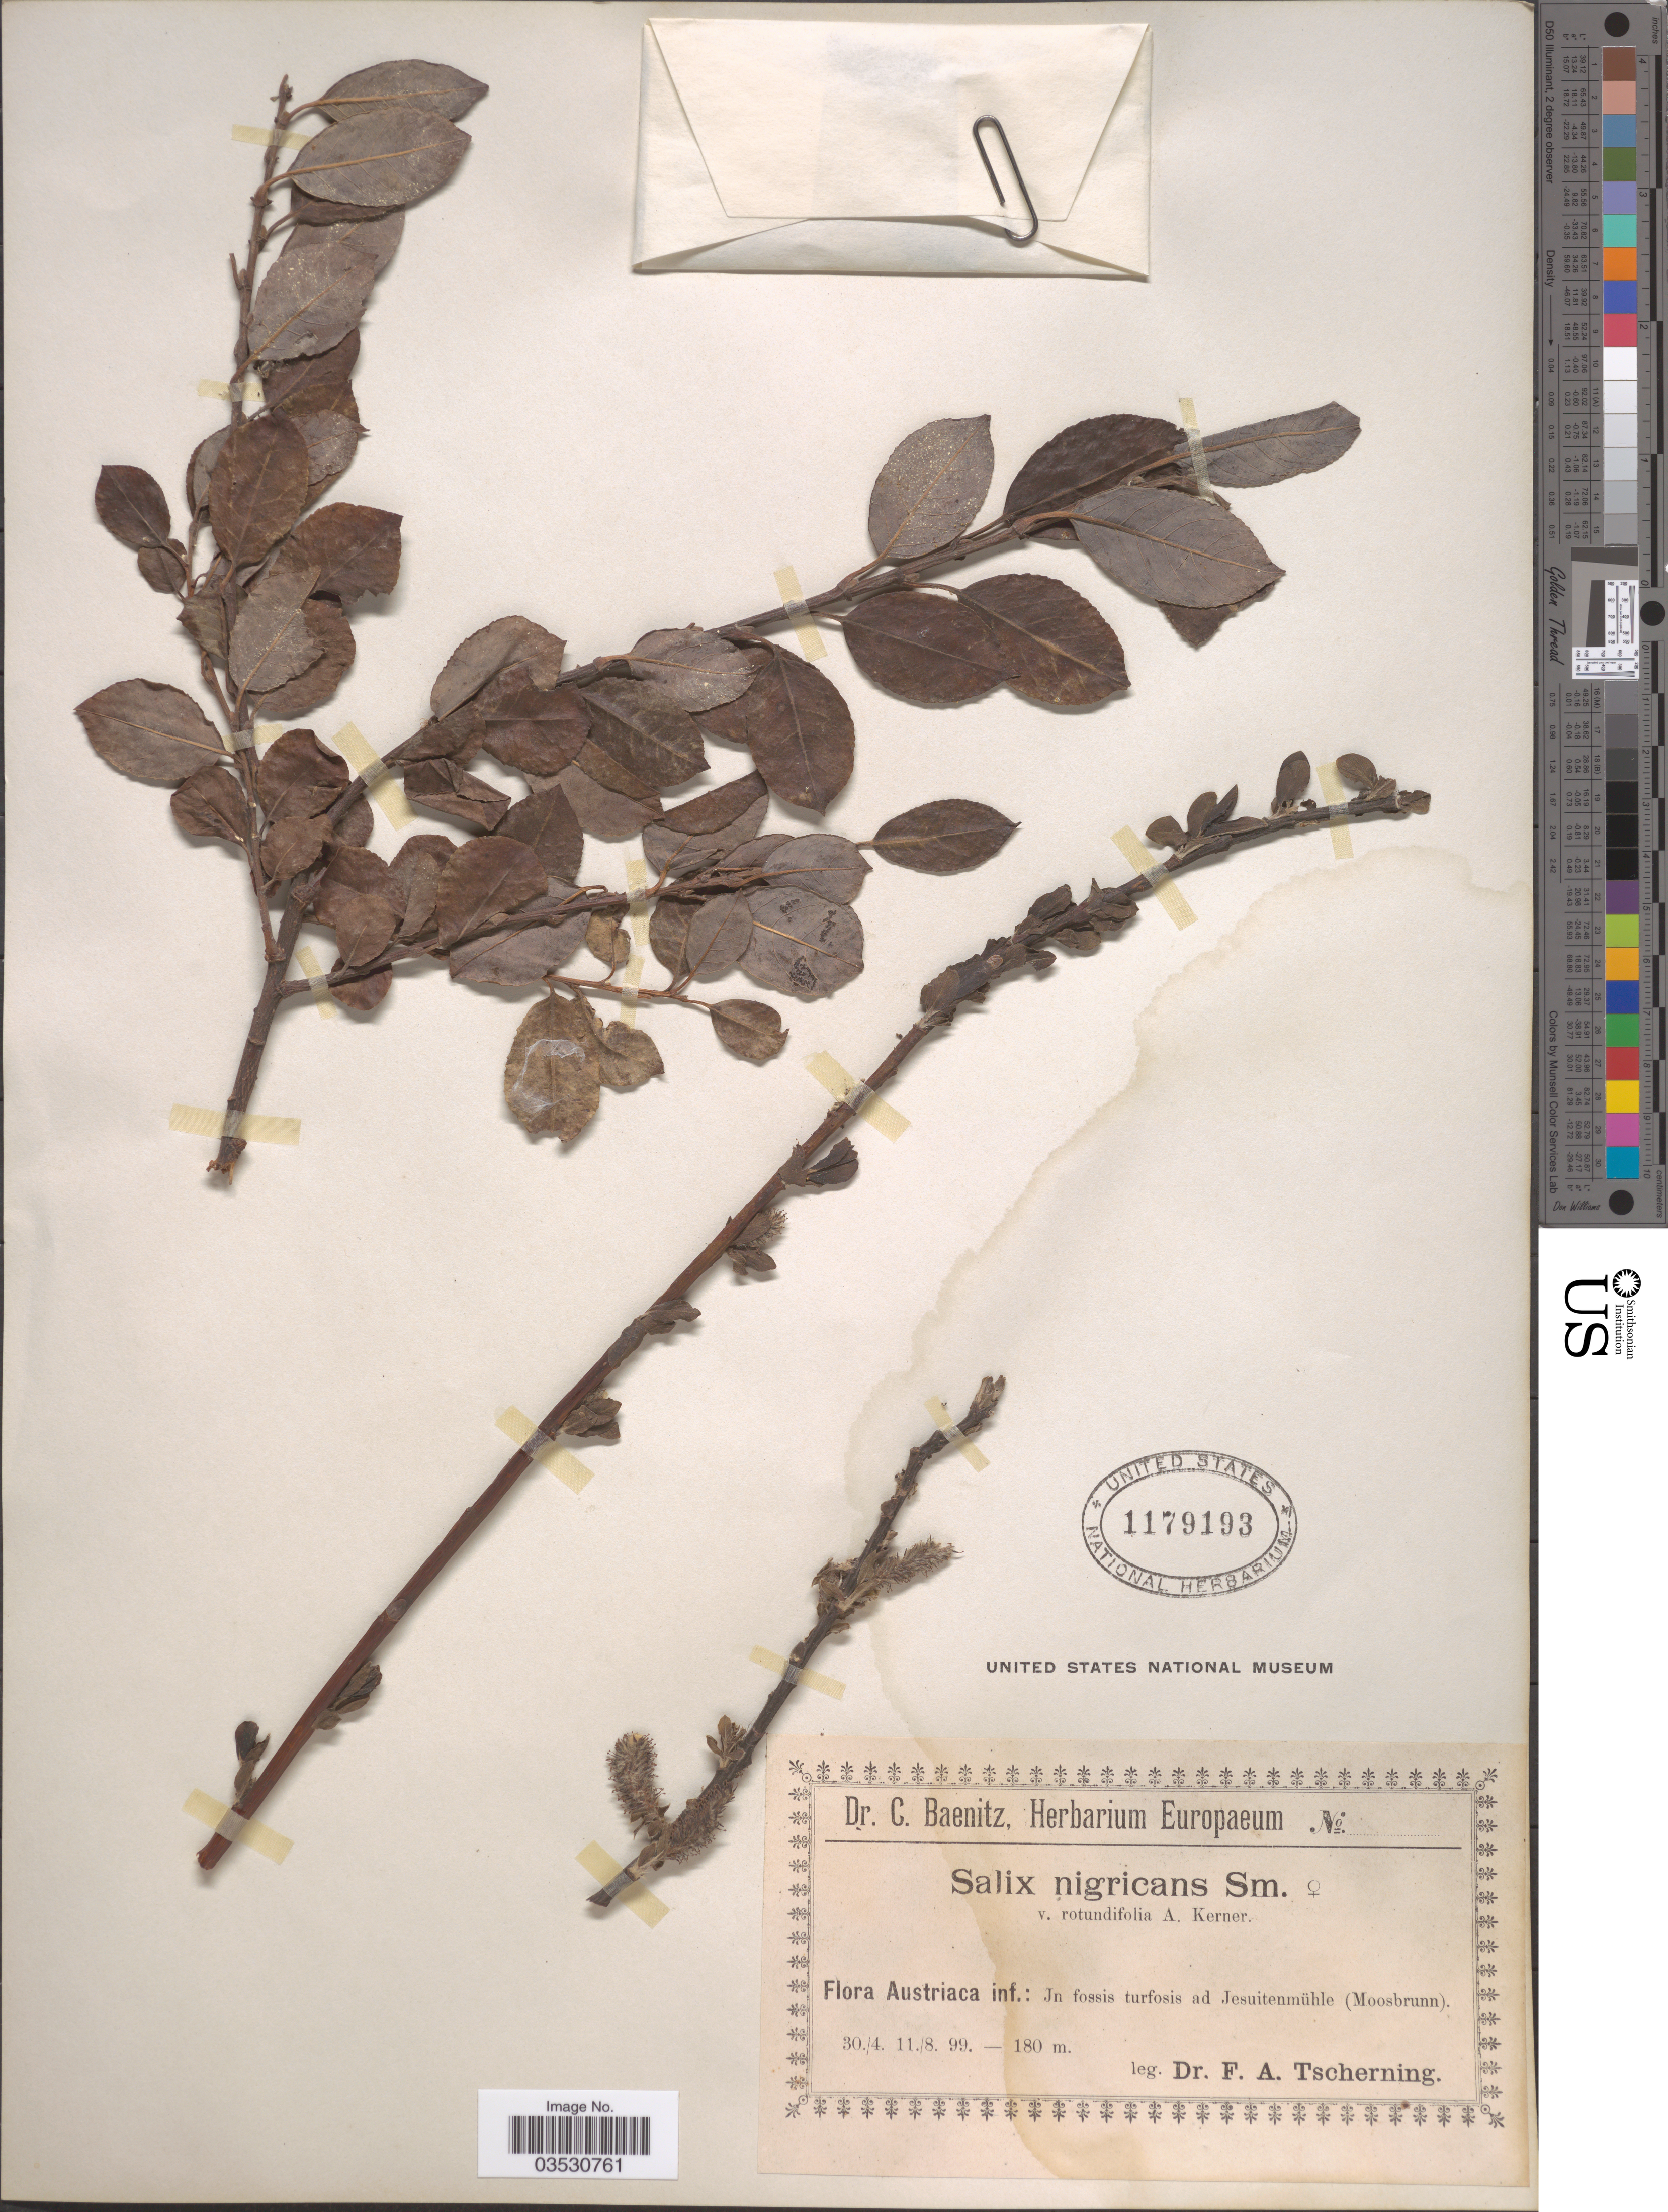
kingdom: Plantae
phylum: Tracheophyta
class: Magnoliopsida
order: Malpighiales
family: Salicaceae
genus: Salix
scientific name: Salix nigricans var. rotundifolia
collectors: F. A. Tscherning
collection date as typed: Transcribed d/m/y: 30/4/99 to 11/8/99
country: Austria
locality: Austriaca inf.: In fossis turfosis ad Jesuitenmühle (Moosbrunn).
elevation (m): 180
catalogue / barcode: US 1179193